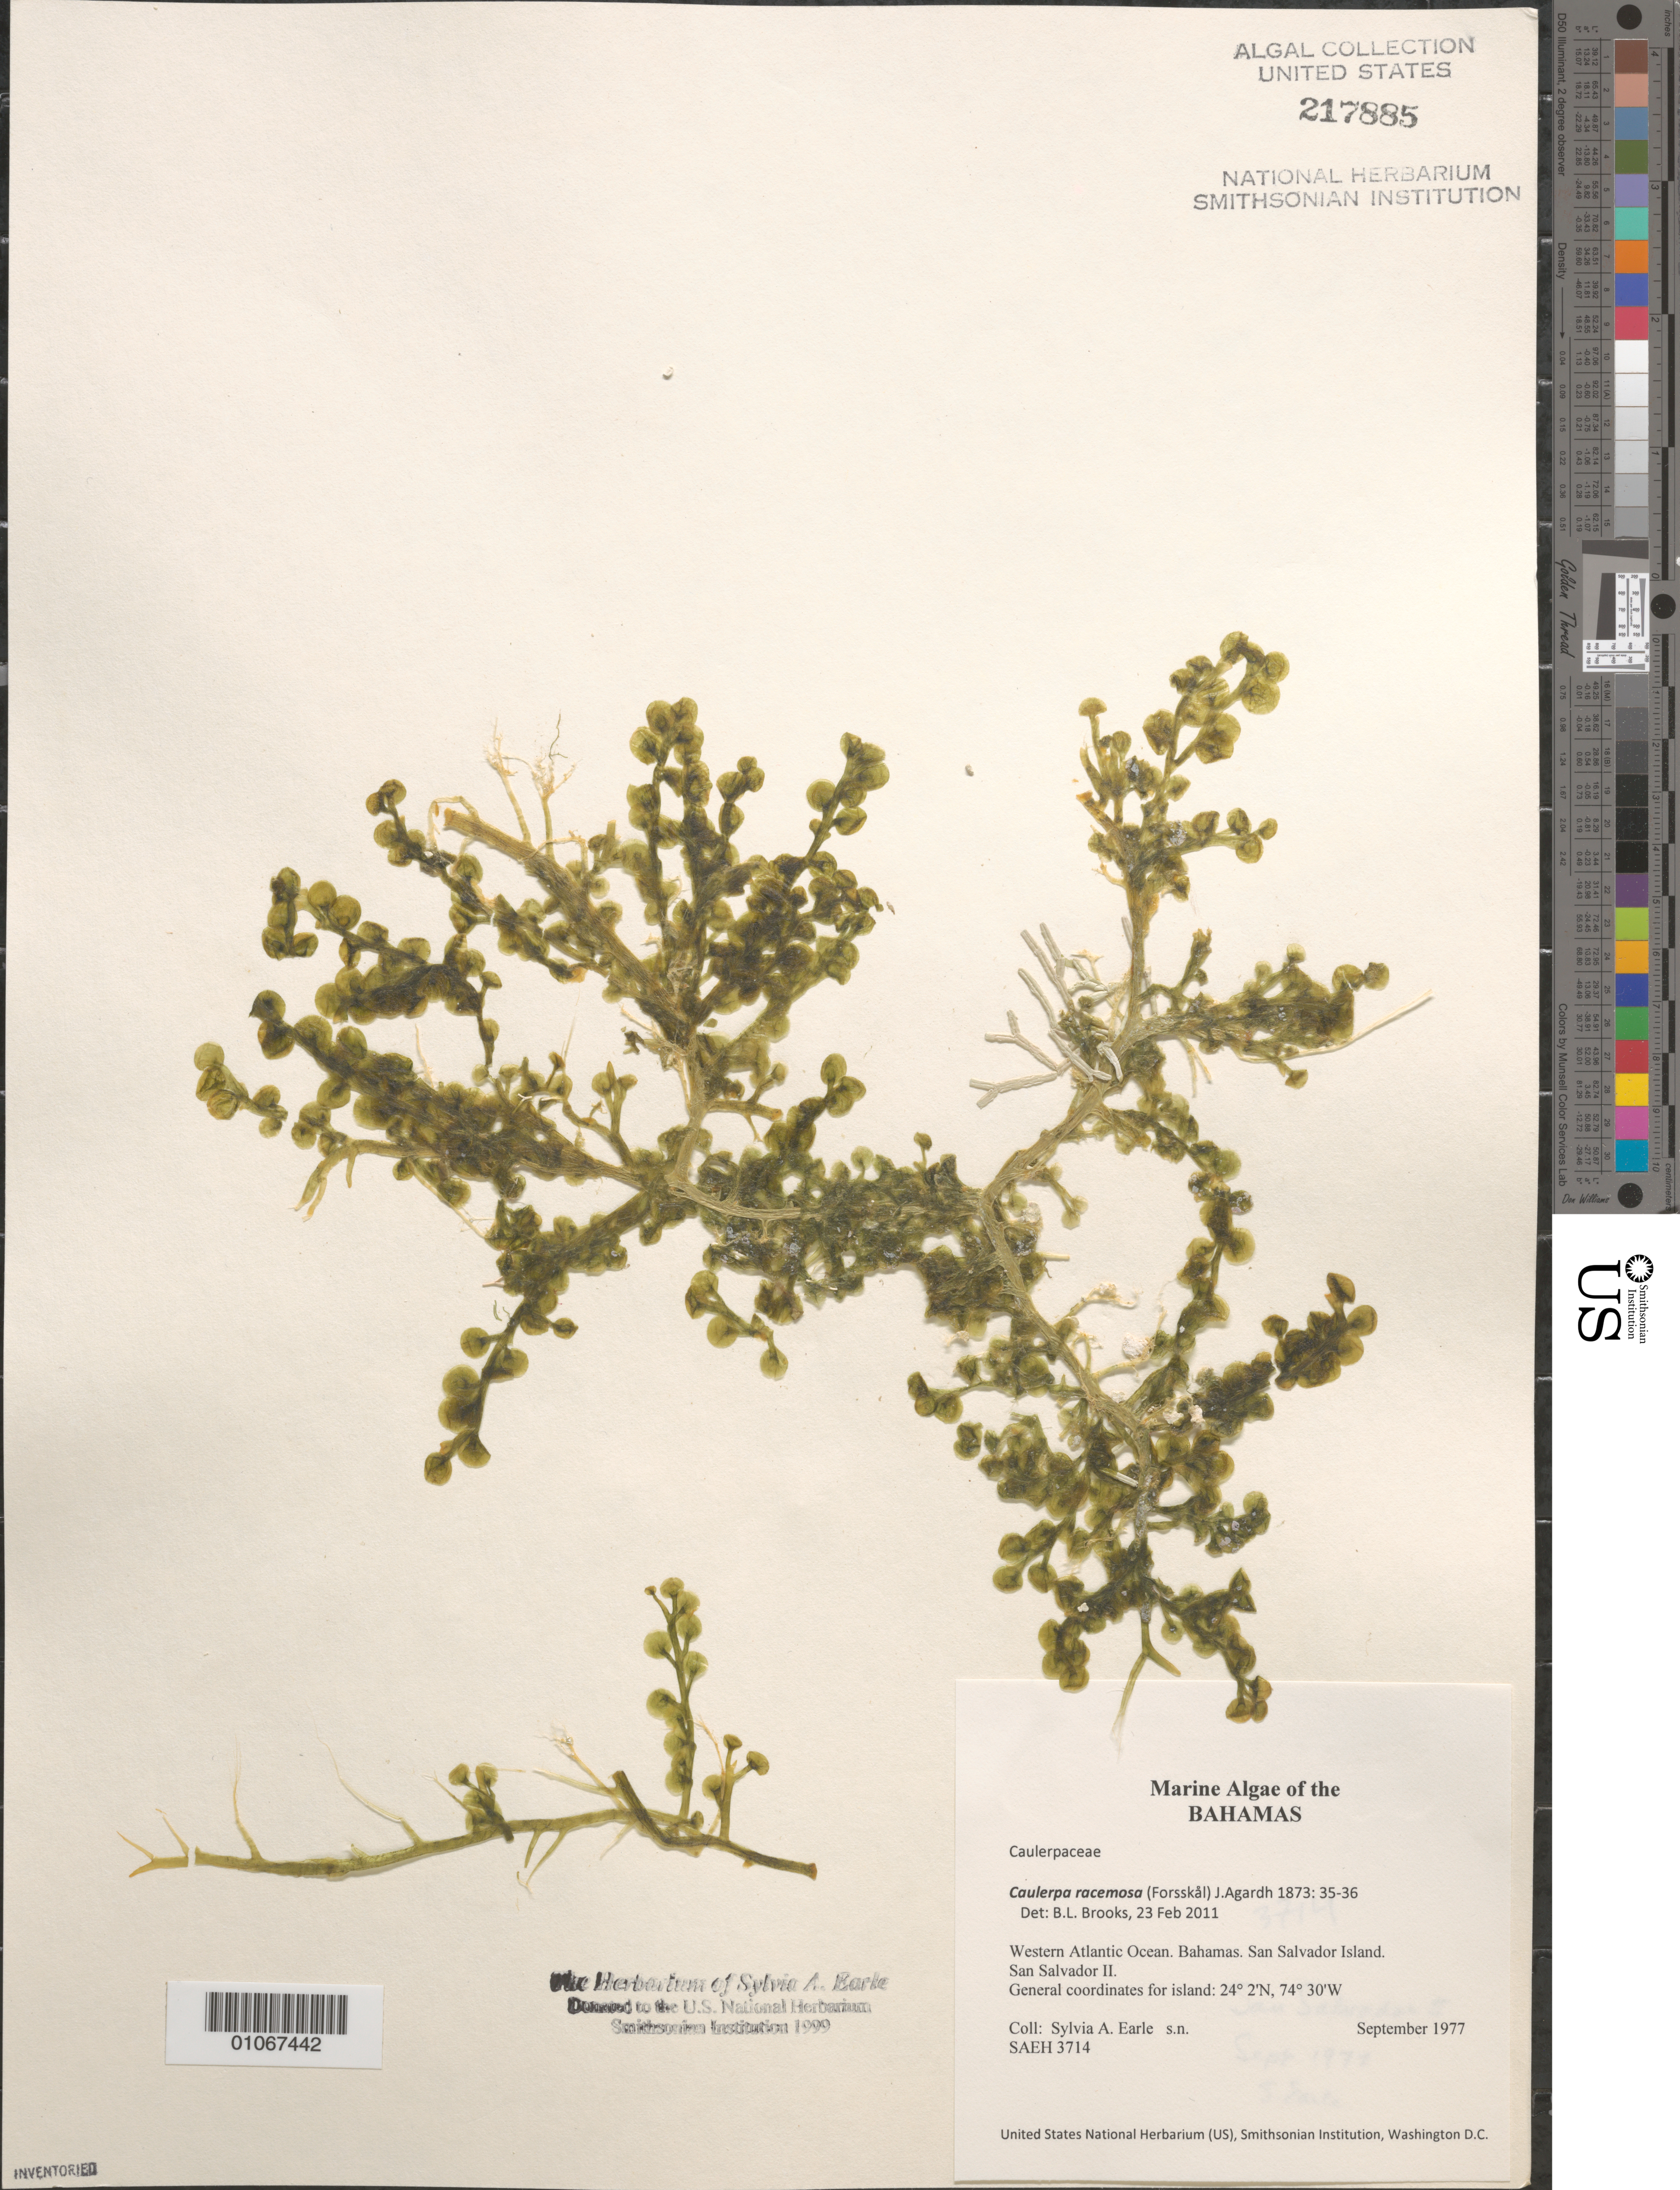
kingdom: Plantae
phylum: Chlorophyta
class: Ulvophyceae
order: Bryopsidales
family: Caulerpaceae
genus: Caulerpa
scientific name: Caulerpa racemosa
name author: (Forssk.) J. Agardh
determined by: Brooks, B. L., (BOT), Smithsonian Institution - National Museum of Natural History (UNITED STATES)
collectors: S. A. Earle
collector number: SAEH 3714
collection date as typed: Sep 1977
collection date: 1977-09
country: Bahamas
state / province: San Salvador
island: San Salvador Island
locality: Western Atlantic Ocean, San Salvador II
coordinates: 24 2'N, 74 30'W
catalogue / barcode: US 217885